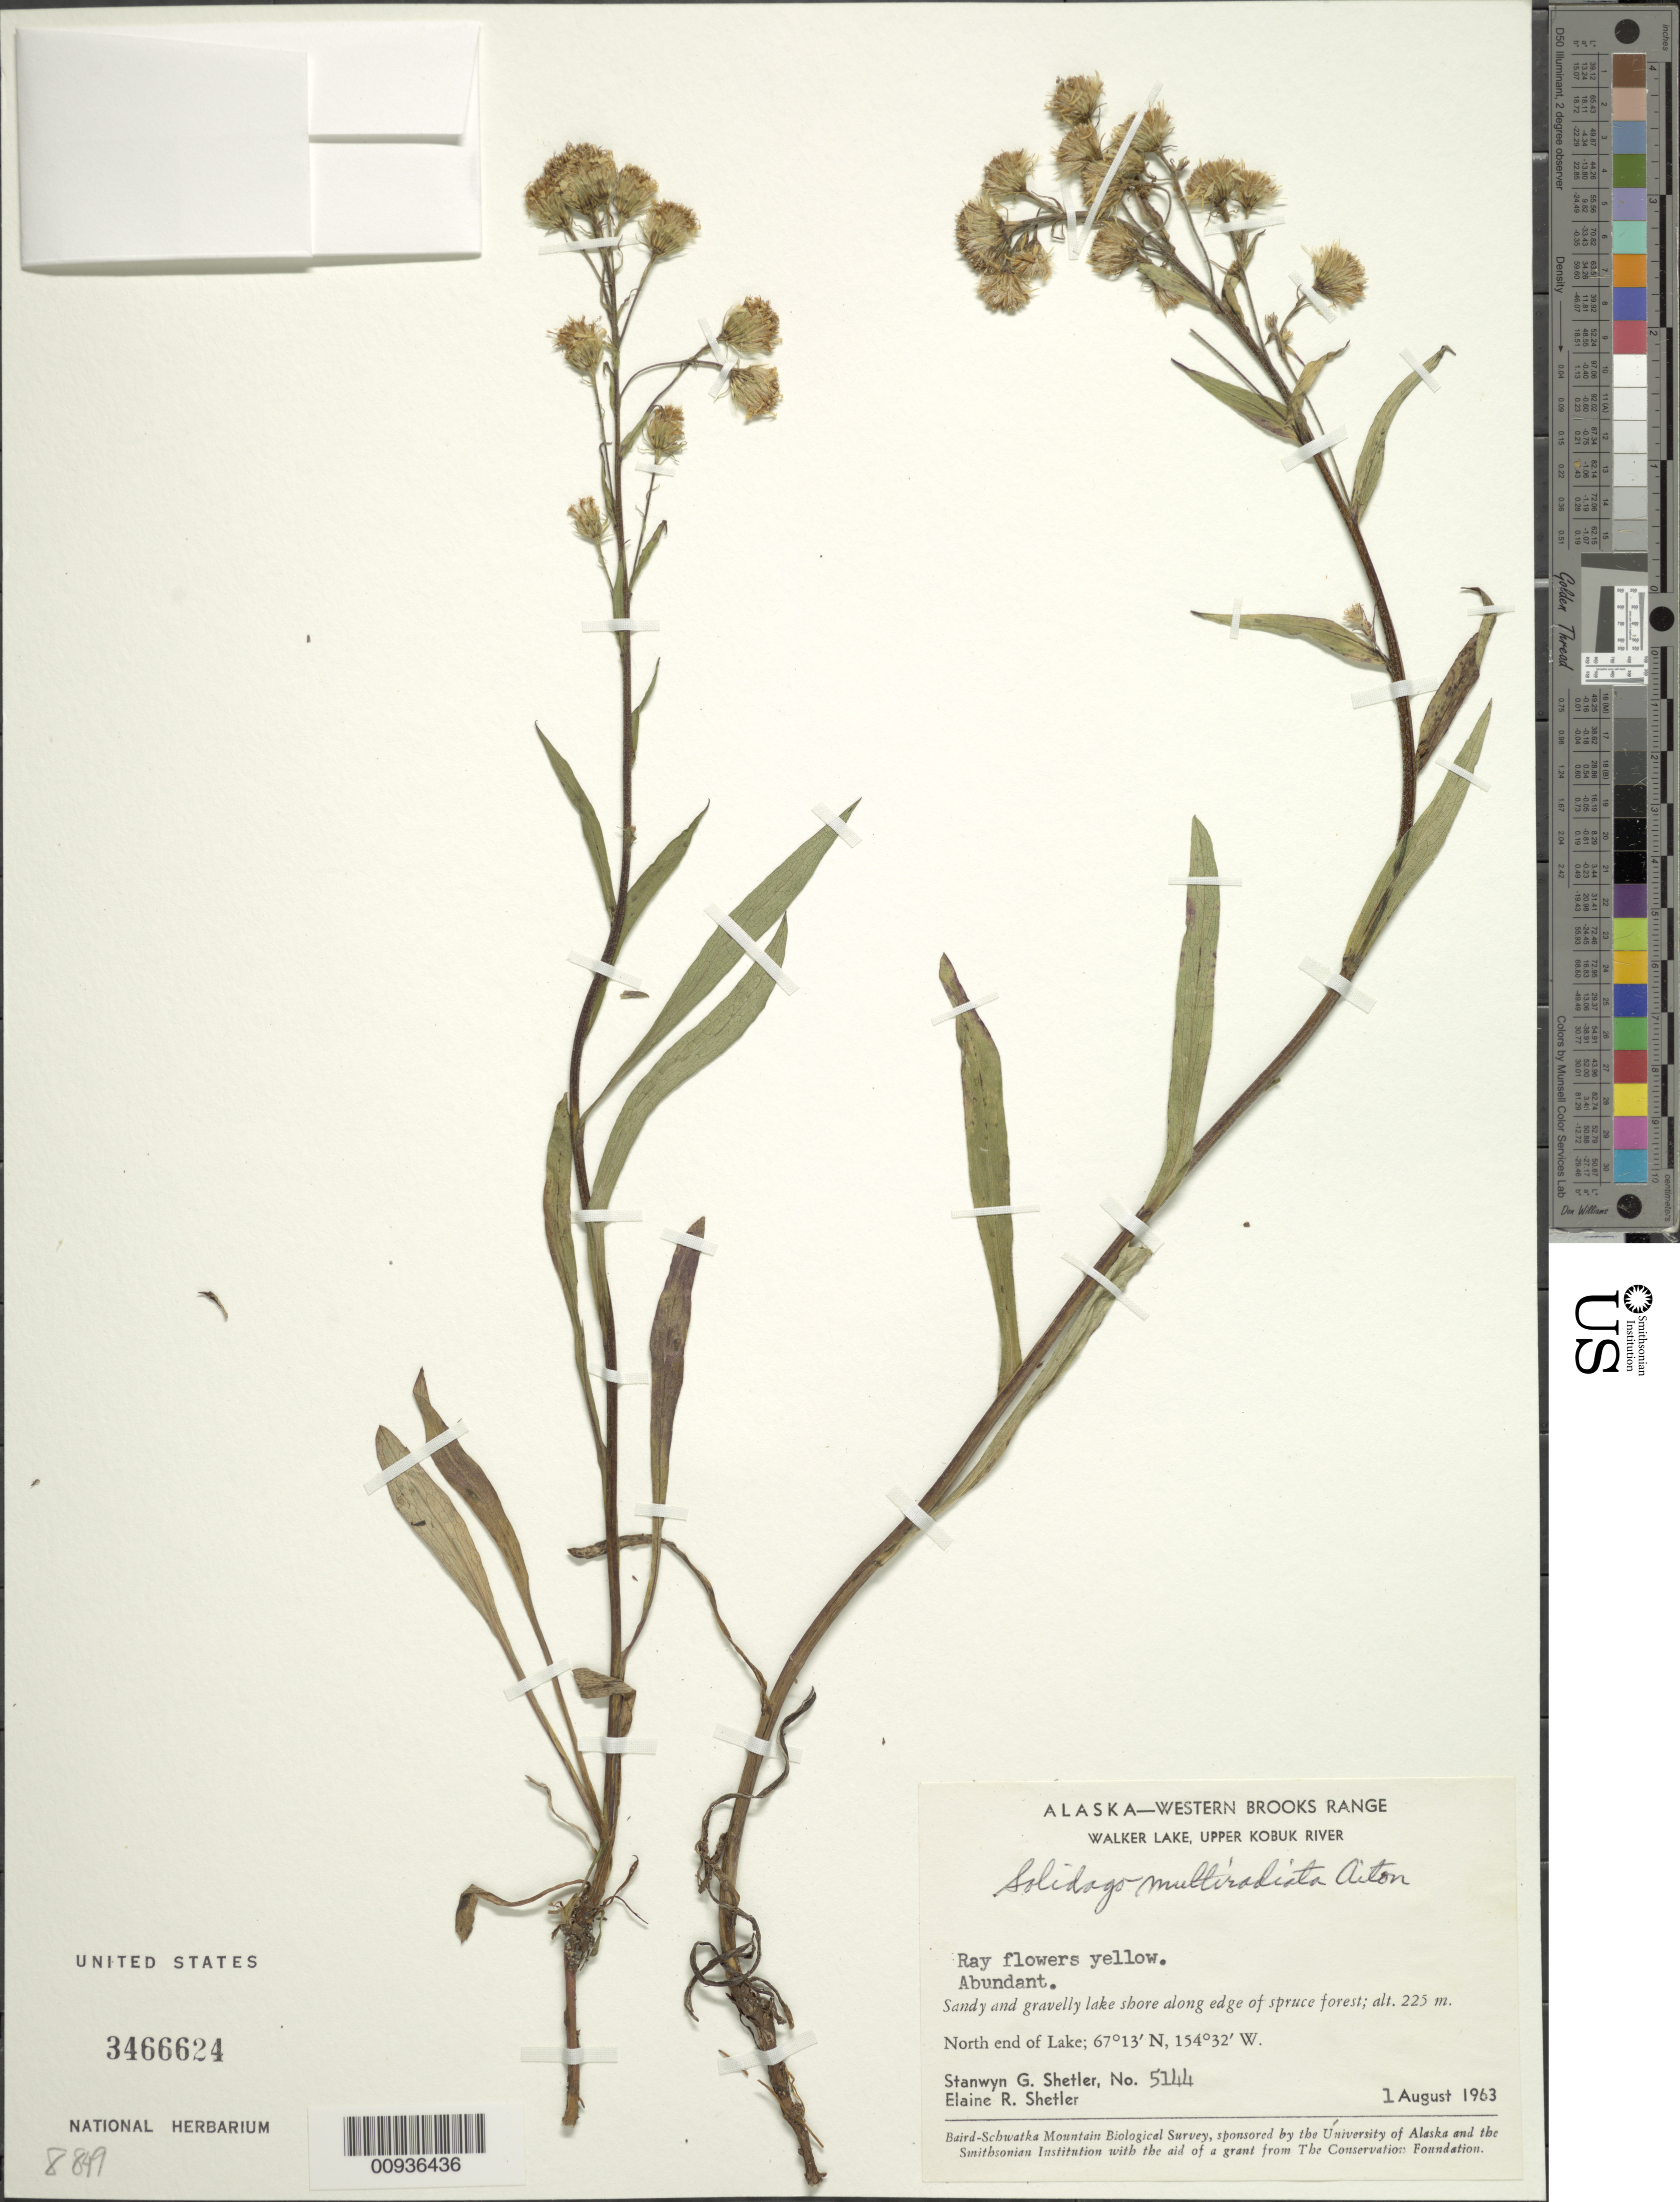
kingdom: Plantae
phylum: Tracheophyta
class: Magnoliopsida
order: Asterales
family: Asteraceae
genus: Solidago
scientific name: Solidago multiradiata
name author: Aiton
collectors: S. Shetler & E. R. Shetler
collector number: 5144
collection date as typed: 01 Aug 1963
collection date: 1963-08-01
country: United States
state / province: Alaska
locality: North end of Walker Lake. Western Brooks Range, Upper Kobuk River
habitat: Sandy and gravelly shore along edge of spruce forest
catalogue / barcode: US 3466624